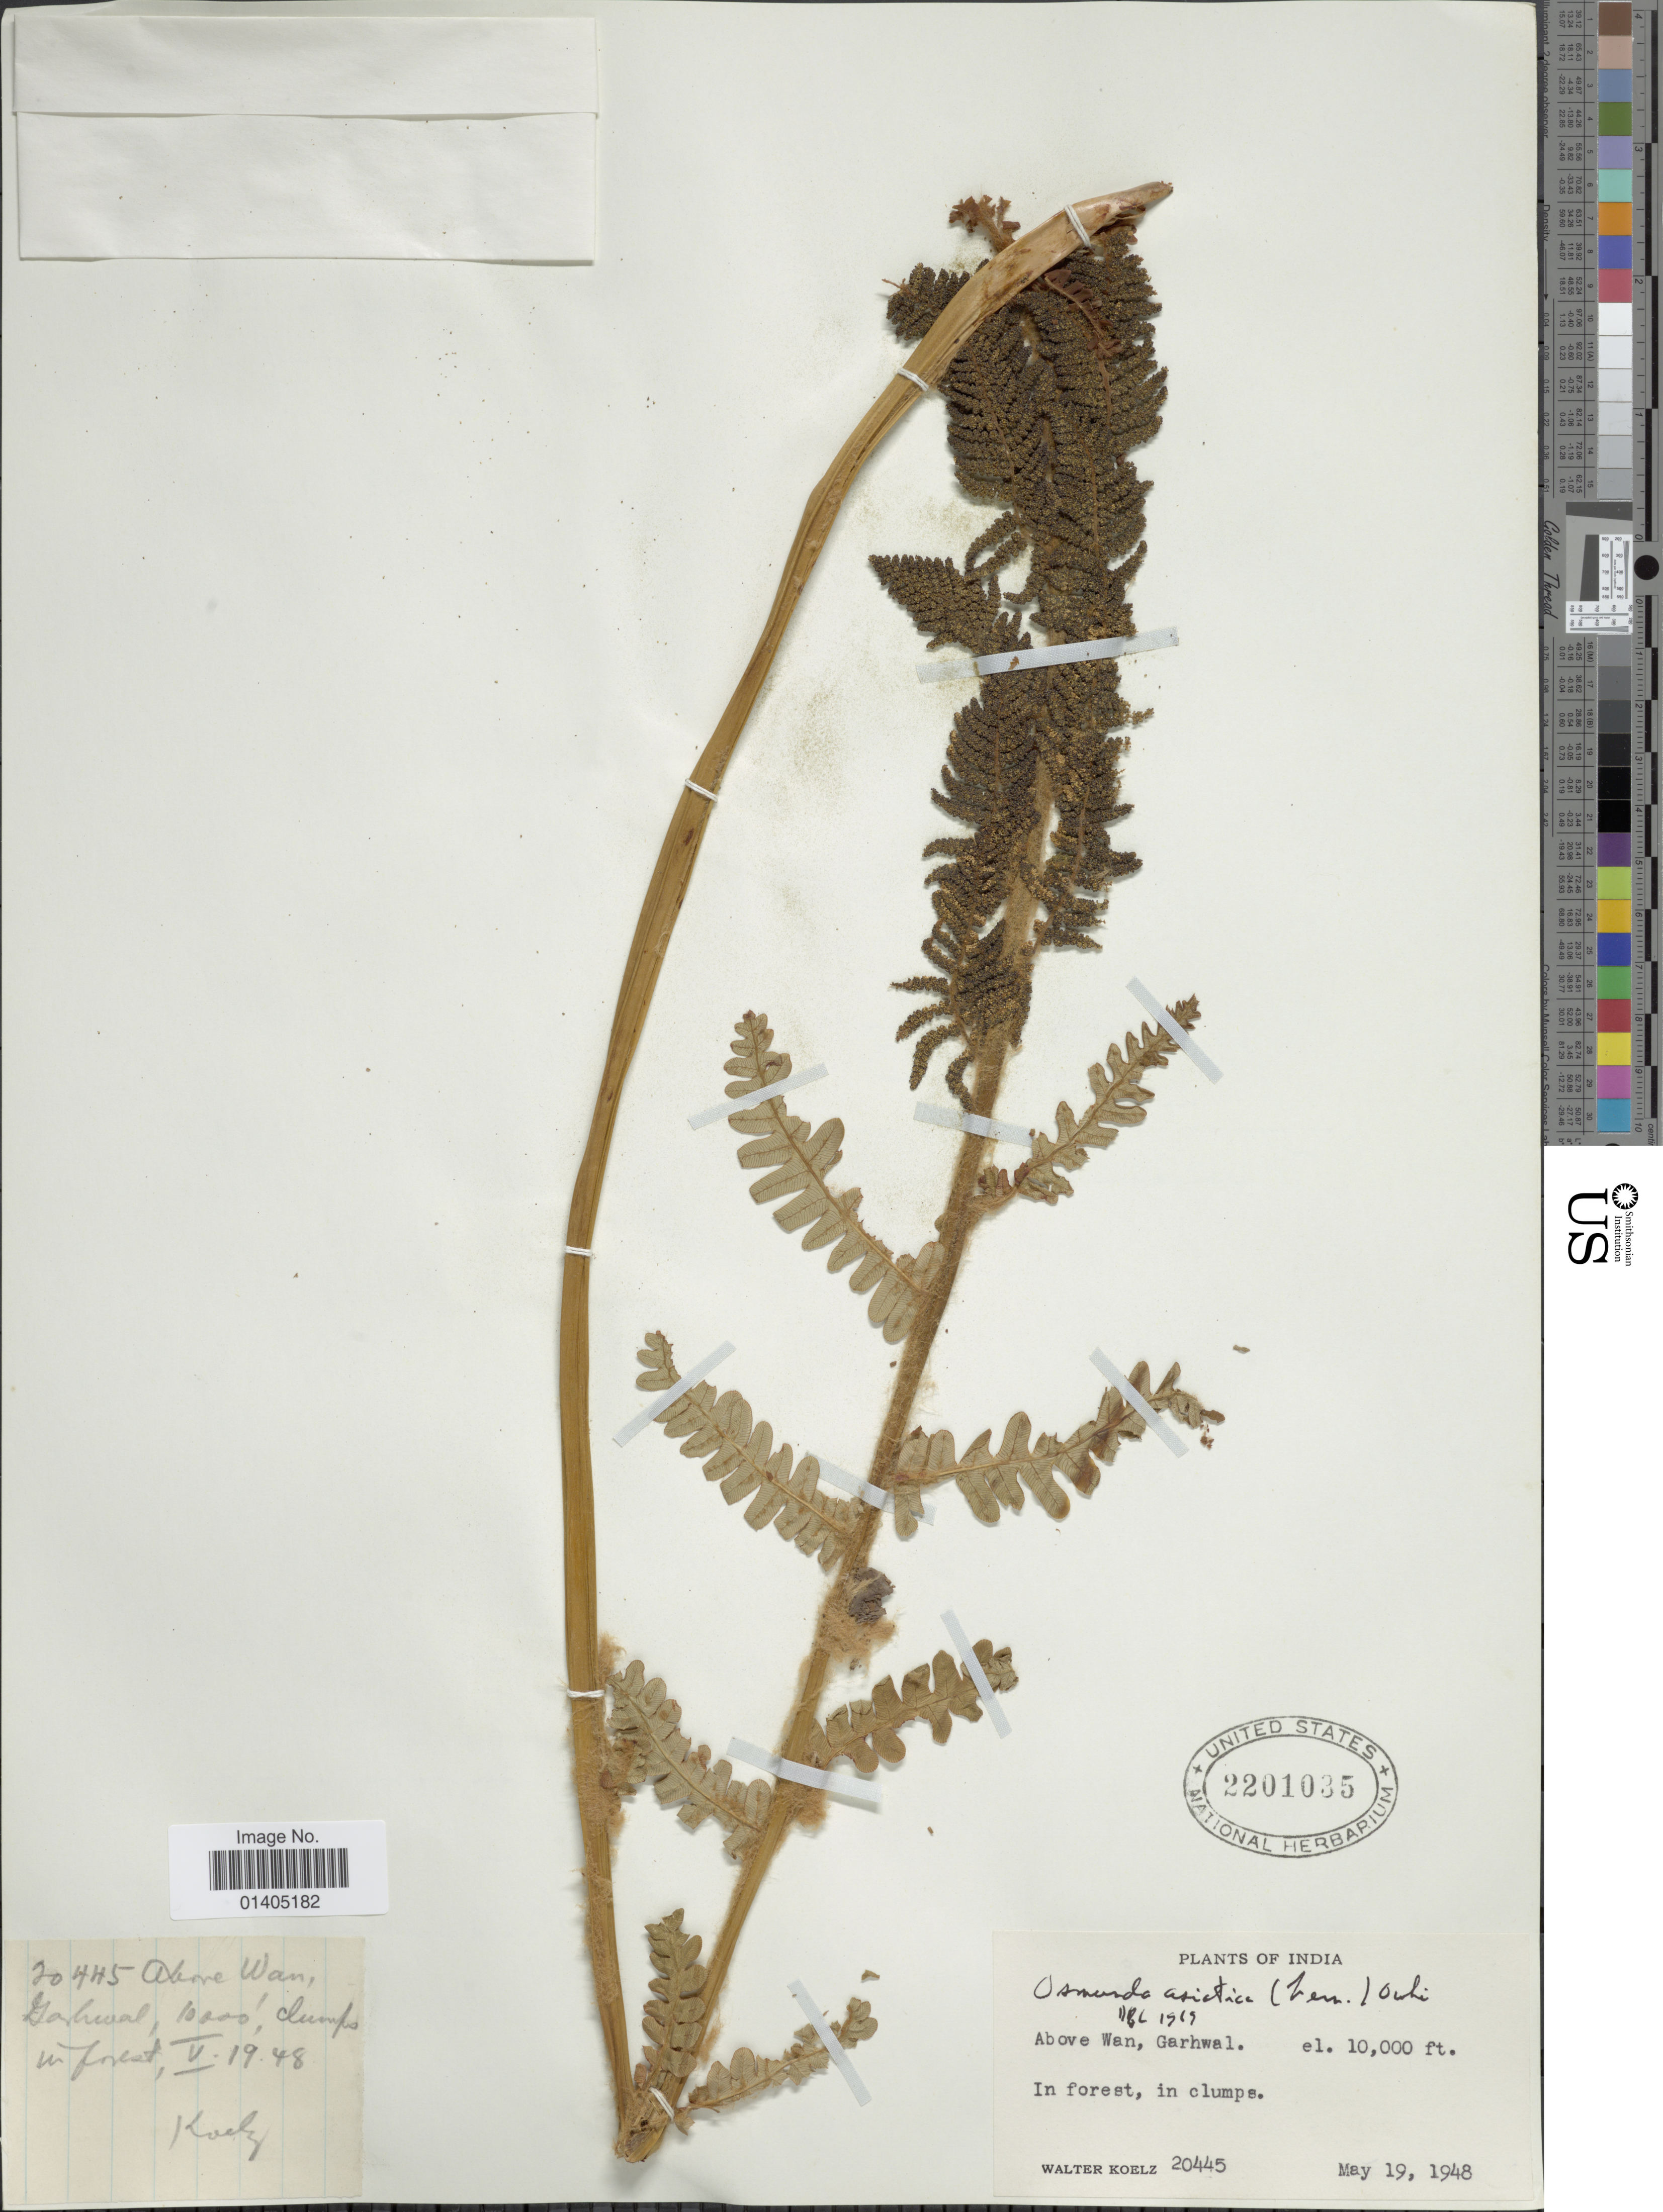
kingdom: Plantae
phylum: Tracheophyta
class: Polypodiopsida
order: Osmundales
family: Osmundaceae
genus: Osmundastrum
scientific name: Osmundastrum cinnamomeum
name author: (L.) C. Presl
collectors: W. N. Koelz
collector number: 20445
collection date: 1948-05-19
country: India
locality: Above Wan, Garhwal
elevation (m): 3048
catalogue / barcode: US 2201035